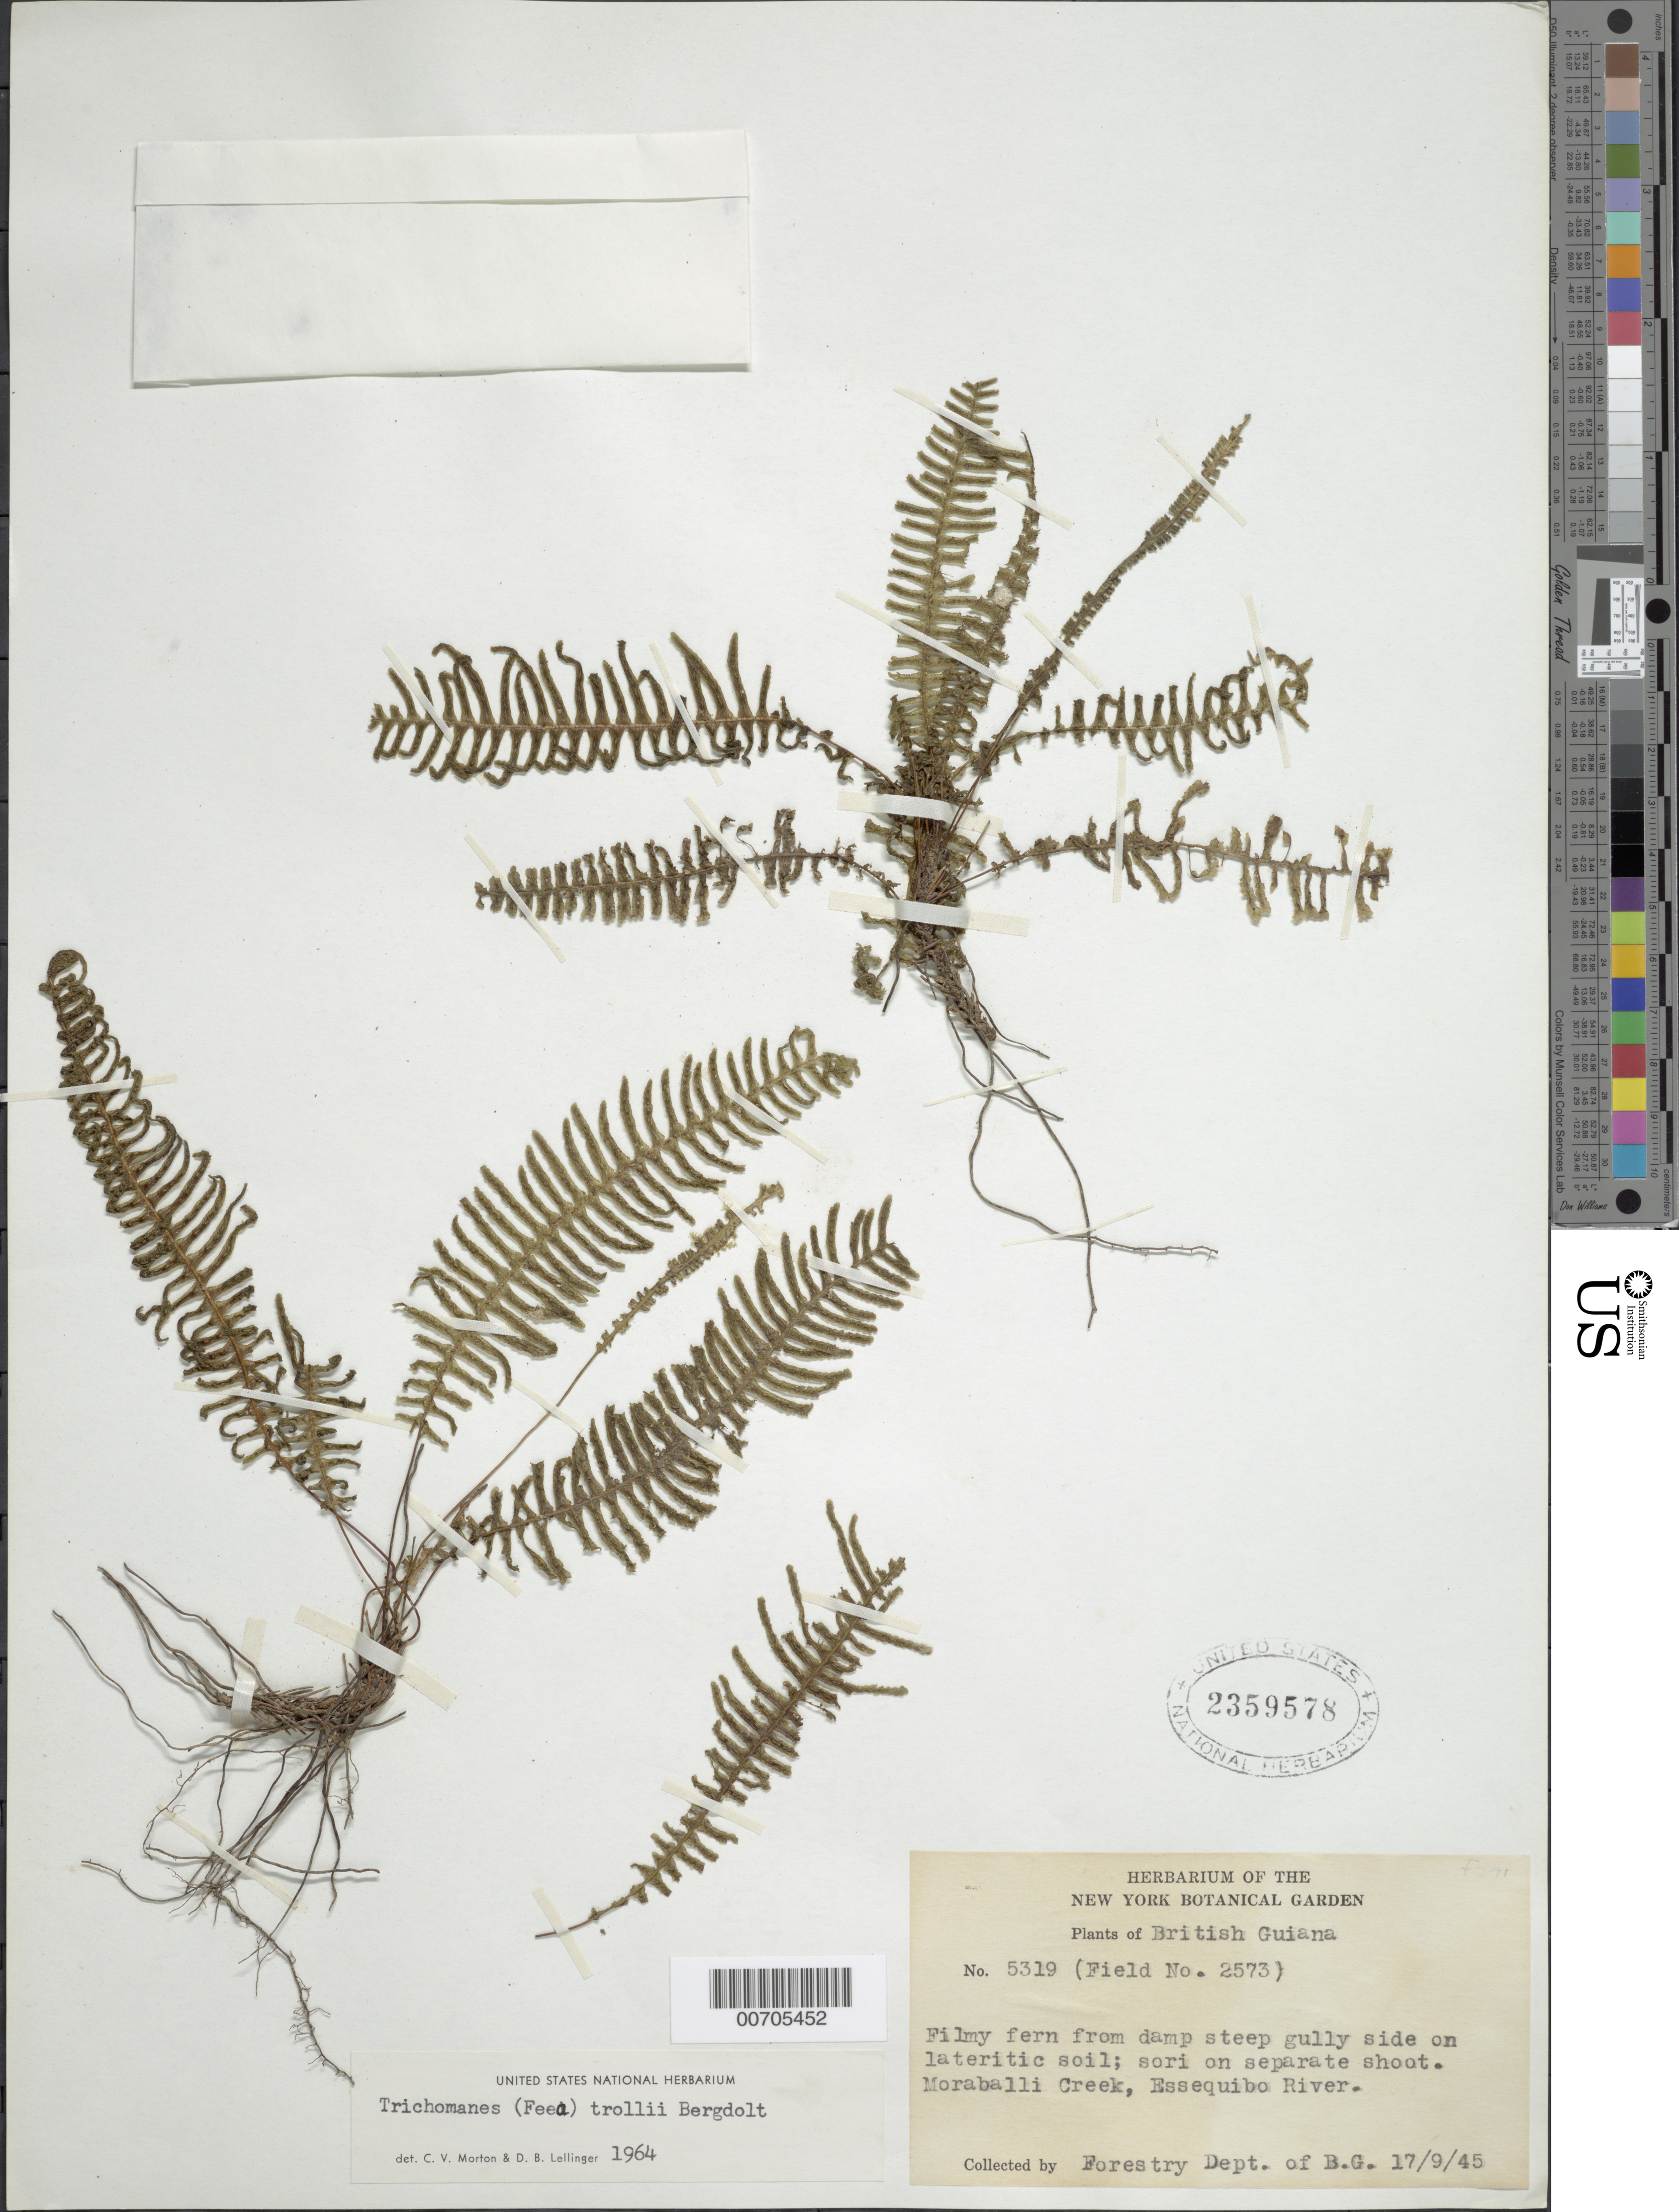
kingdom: Plantae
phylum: Tracheophyta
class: Polypodiopsida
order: Hymenophyllales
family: Hymenophyllaceae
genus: Trichomanes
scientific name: Trichomanes trollii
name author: Bergdolt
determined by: Morton, C. V.; Lellinger, D. B.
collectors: Forest Dept. B. G. & British Guiana Forestry Dept.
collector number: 5319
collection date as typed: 17-Sep-45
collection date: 1945-09-17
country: Guyana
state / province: U. Demerara-Berbice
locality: Moraballi Creek, Essequibo River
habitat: Damp steep gully side on lateritic soil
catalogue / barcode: US 2359578